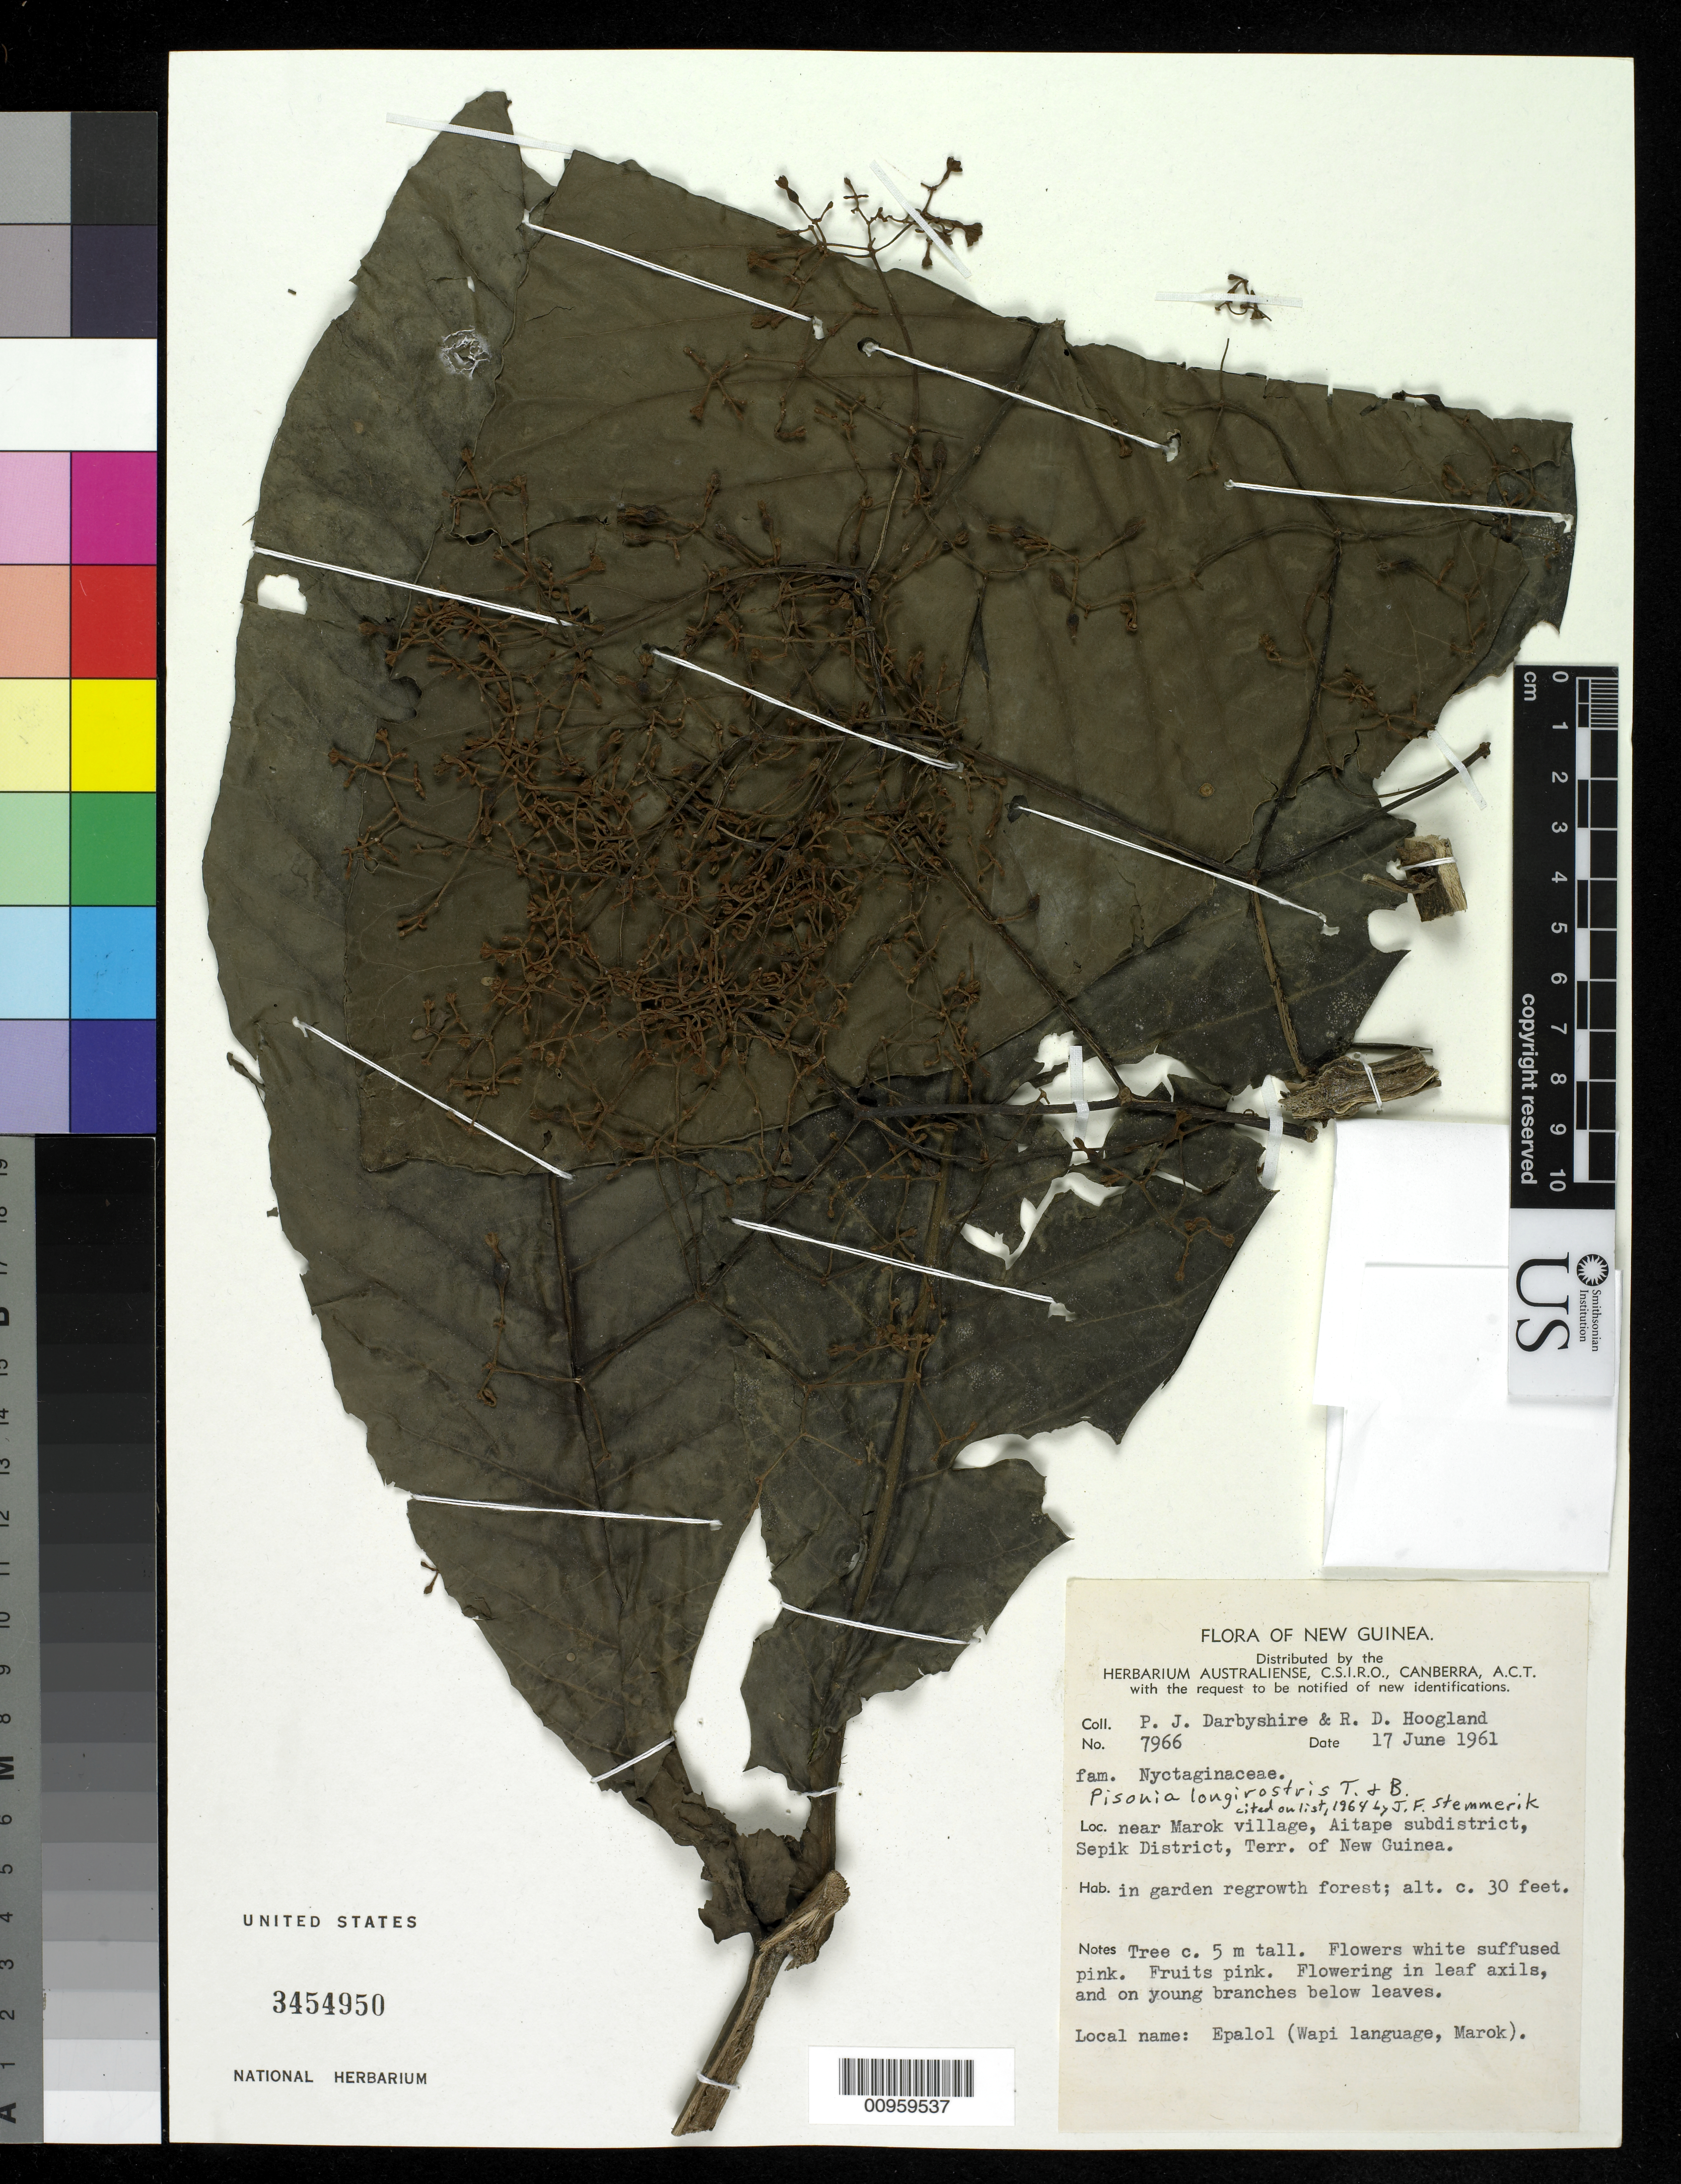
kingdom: Plantae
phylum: Tracheophyta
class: Magnoliopsida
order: Caryophyllales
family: Nyctaginaceae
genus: Ceodes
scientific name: Ceodes longirostris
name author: (Teijsm. & Binn.) Merr. & L.M. Perry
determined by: Wagner, W. L., (BOT), Smithsonian Institution - National Museum of Natural History (UNITED STATES)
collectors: P. Darbyshire & R. D. Hoogland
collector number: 7966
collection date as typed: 17 Jun 1961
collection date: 1961-06-17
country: Papua New Guinea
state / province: Sandaun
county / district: Aitape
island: New Guinea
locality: Marok village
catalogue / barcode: US 3454950